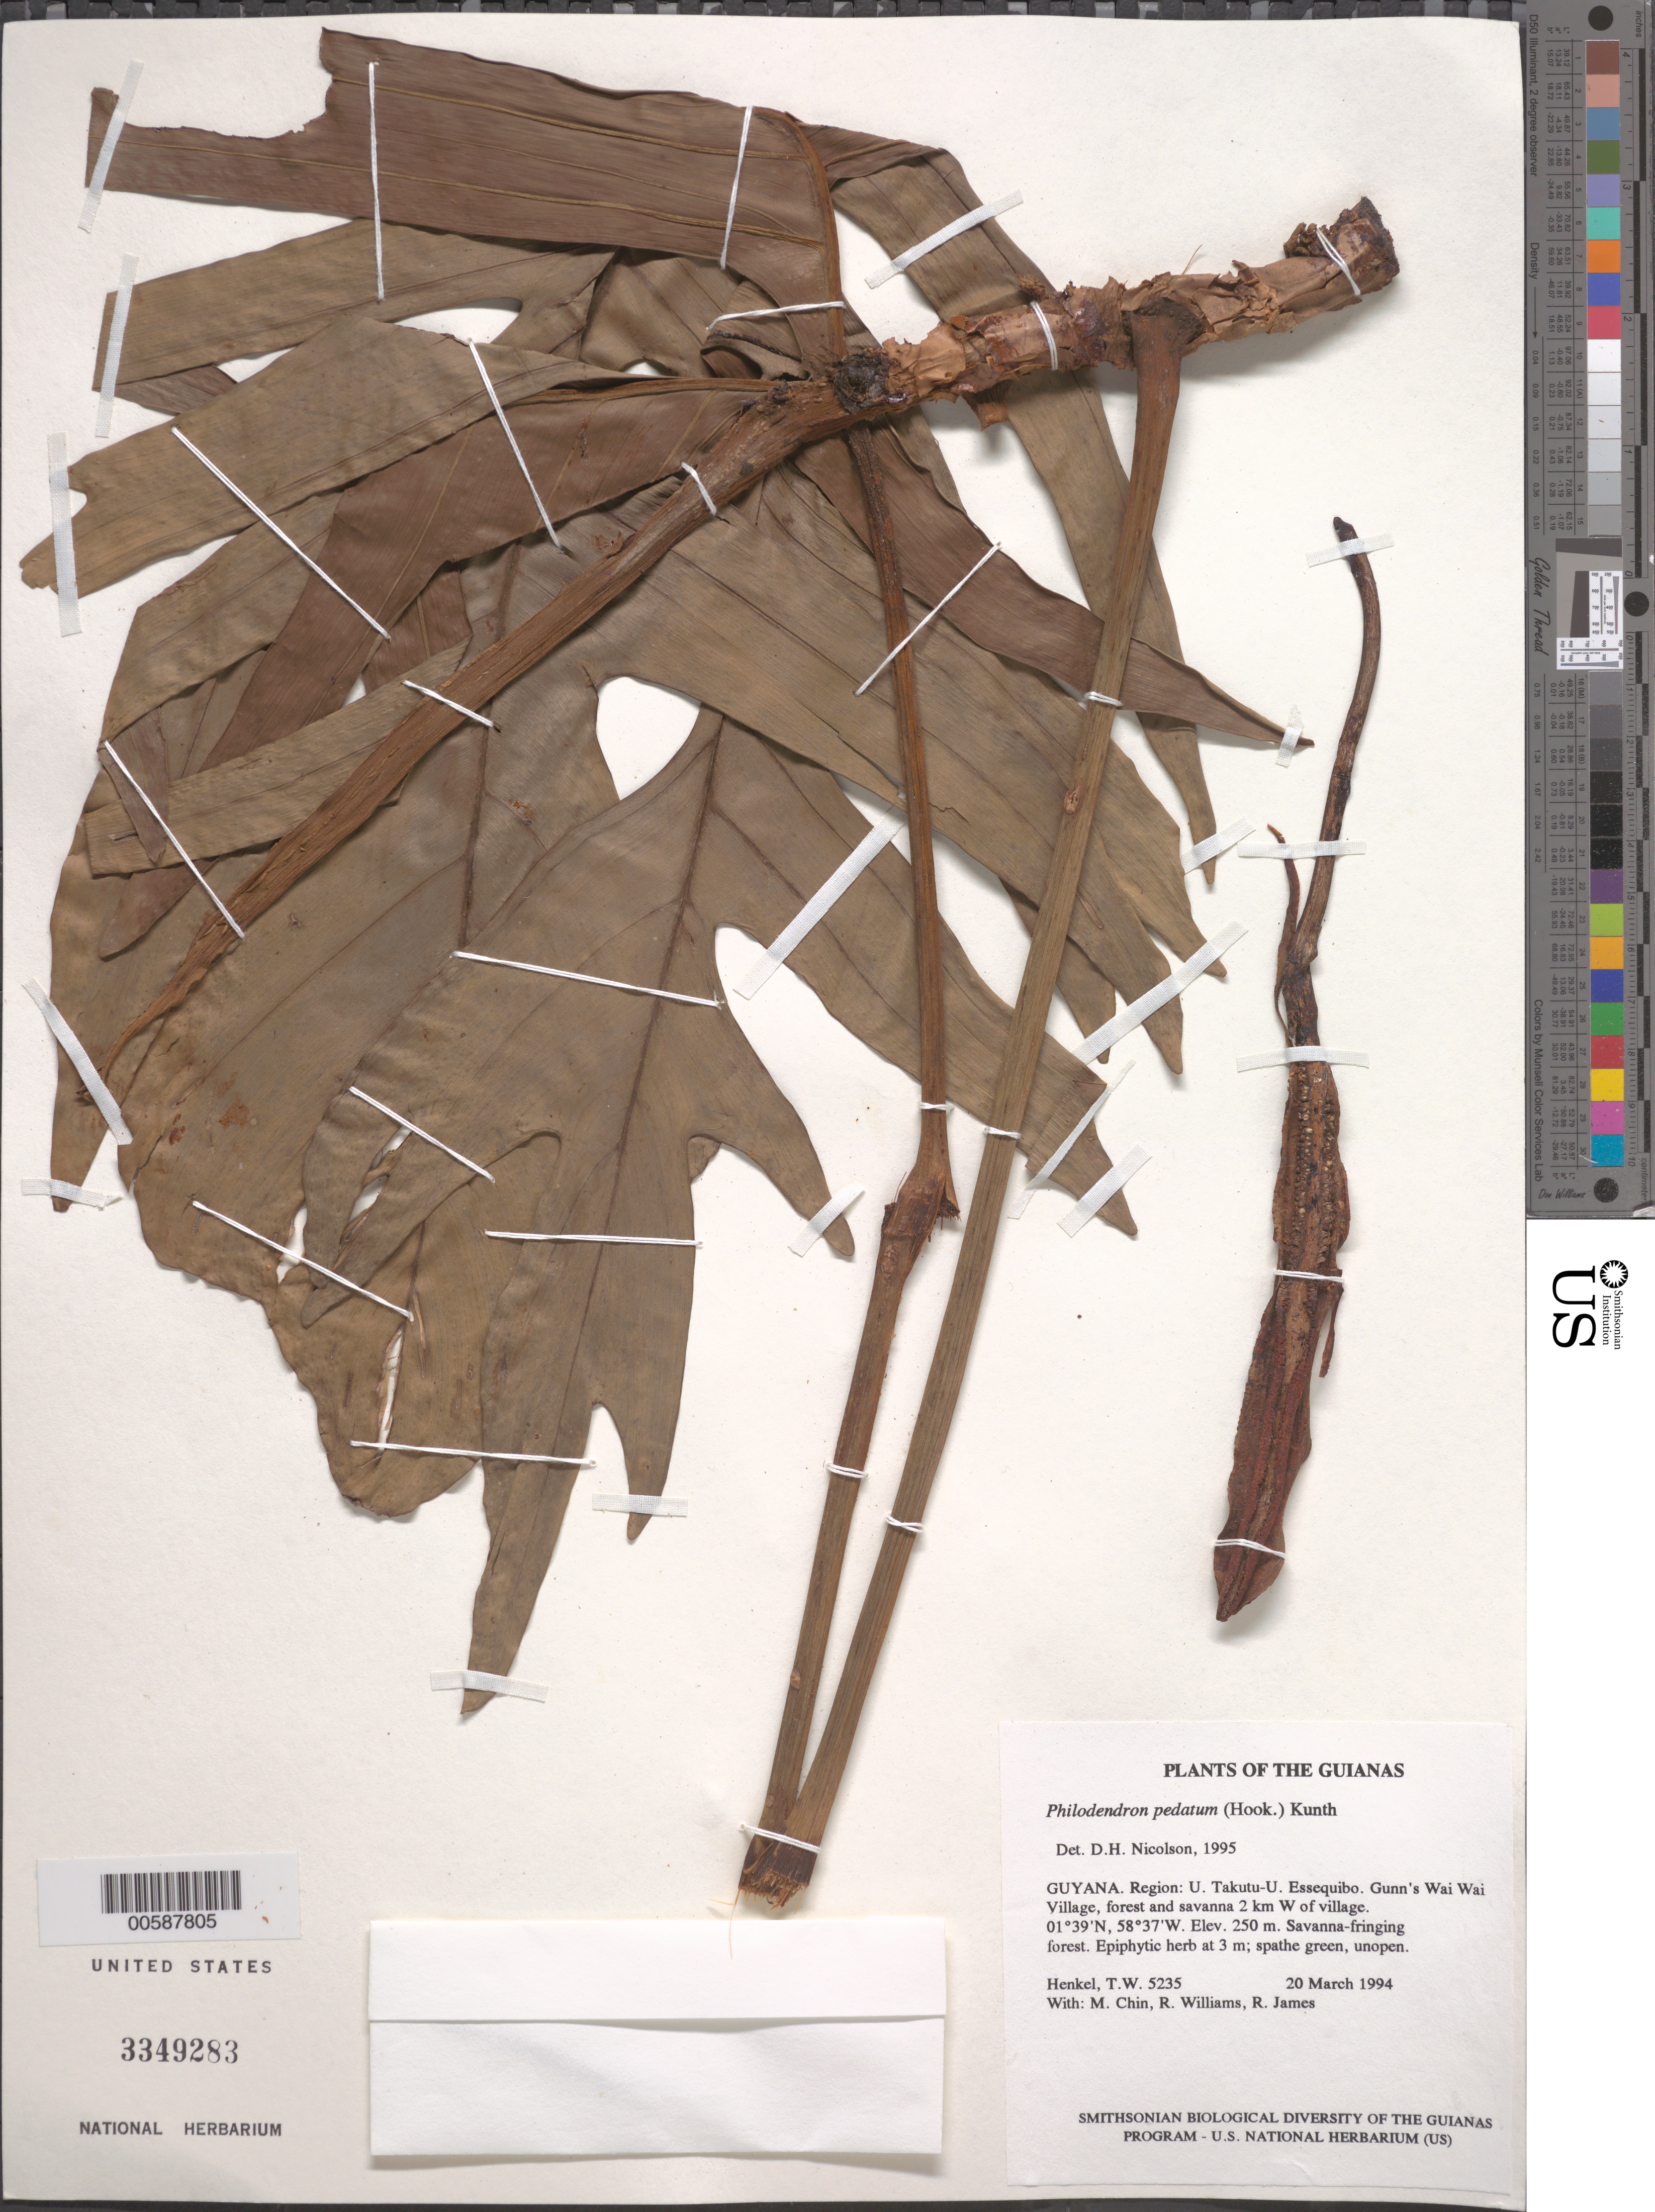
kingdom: Plantae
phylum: Tracheophyta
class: Liliopsida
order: Alismatales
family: Araceae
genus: Philodendron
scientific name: Philodendron pedatum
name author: (Hook.) Kunth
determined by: Nicolson, Dan H.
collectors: T. Henkel, M. Chin, R. Williams & R. James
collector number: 5235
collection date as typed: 20 March 1994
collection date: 1994-03-20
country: Guyana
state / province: U. Takutu-U. Essequibo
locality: Gunn's Wai Wai Village, forest and savanna 2 km W of village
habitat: Savanna-fringing forest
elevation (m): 250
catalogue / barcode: US 3349283